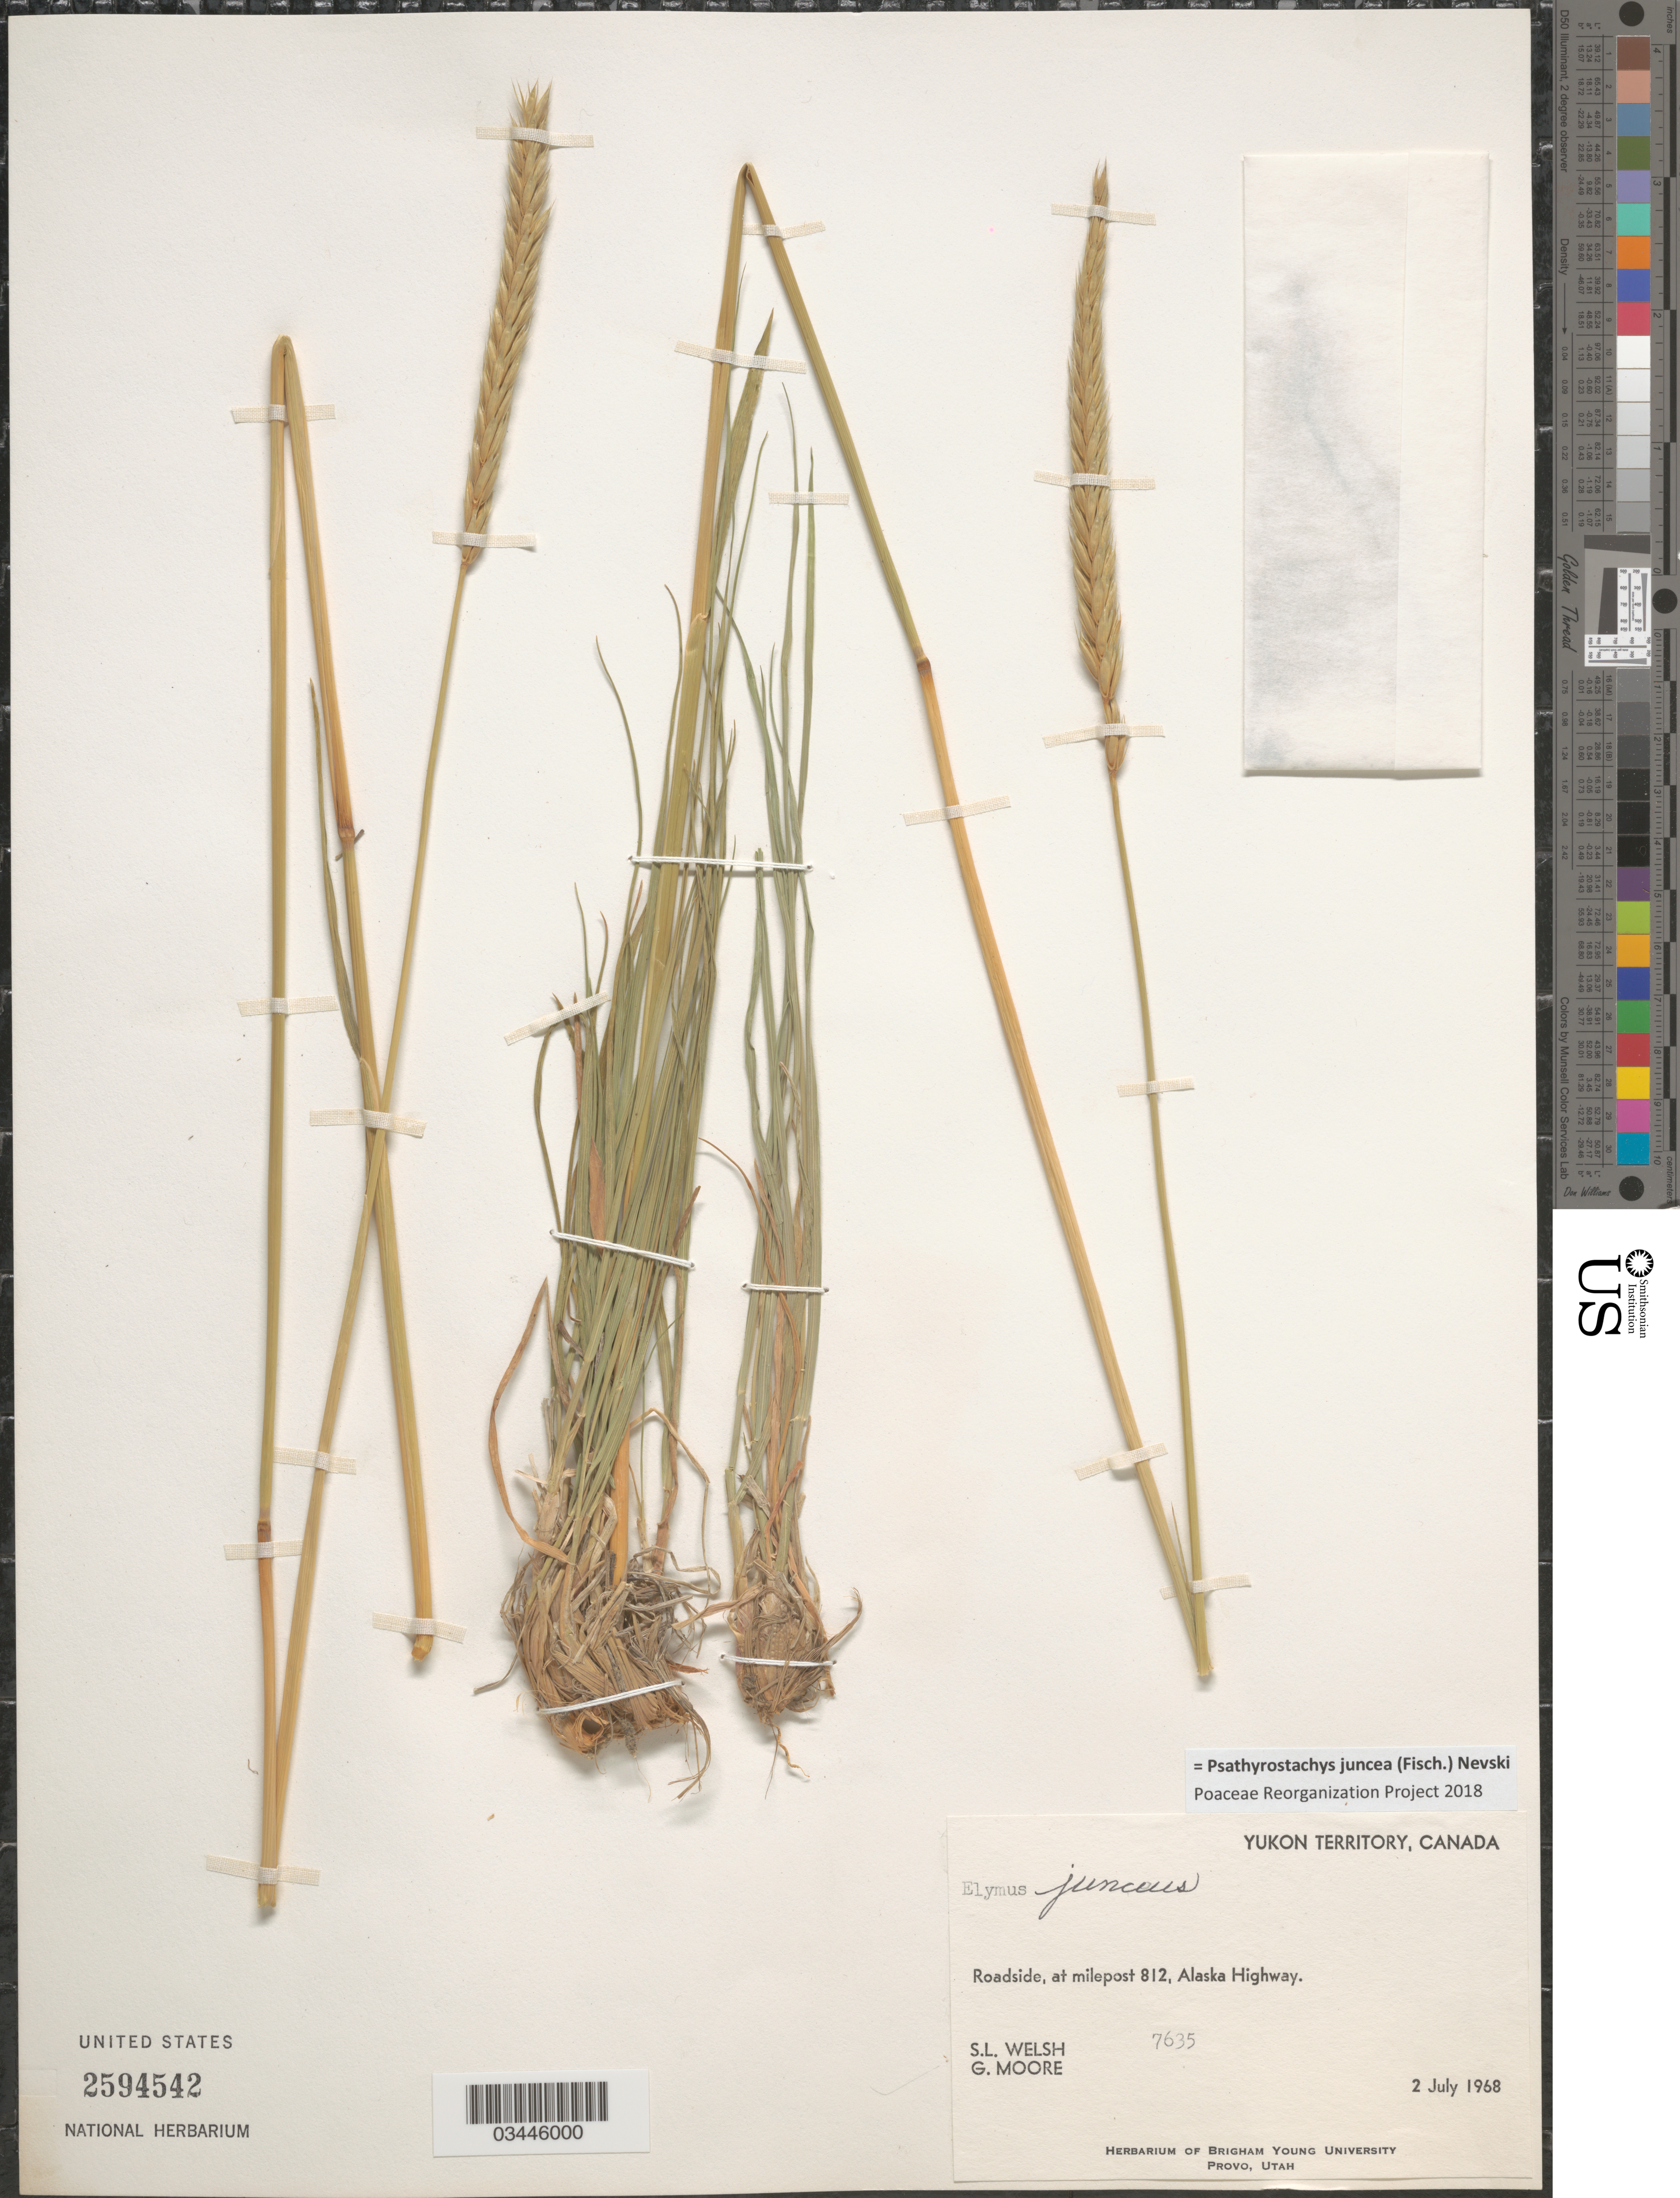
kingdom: Plantae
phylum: Tracheophyta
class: Liliopsida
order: Poales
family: Poaceae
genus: Psathyrostachys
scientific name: Psathyrostachys juncea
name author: (Fisch.) Nevki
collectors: S. Welsh & G. Moore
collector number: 7635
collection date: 1968-07-02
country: Canada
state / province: Yukon Territory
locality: Roadside, at milepost 812, Alaska Highway.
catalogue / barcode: US 2594542